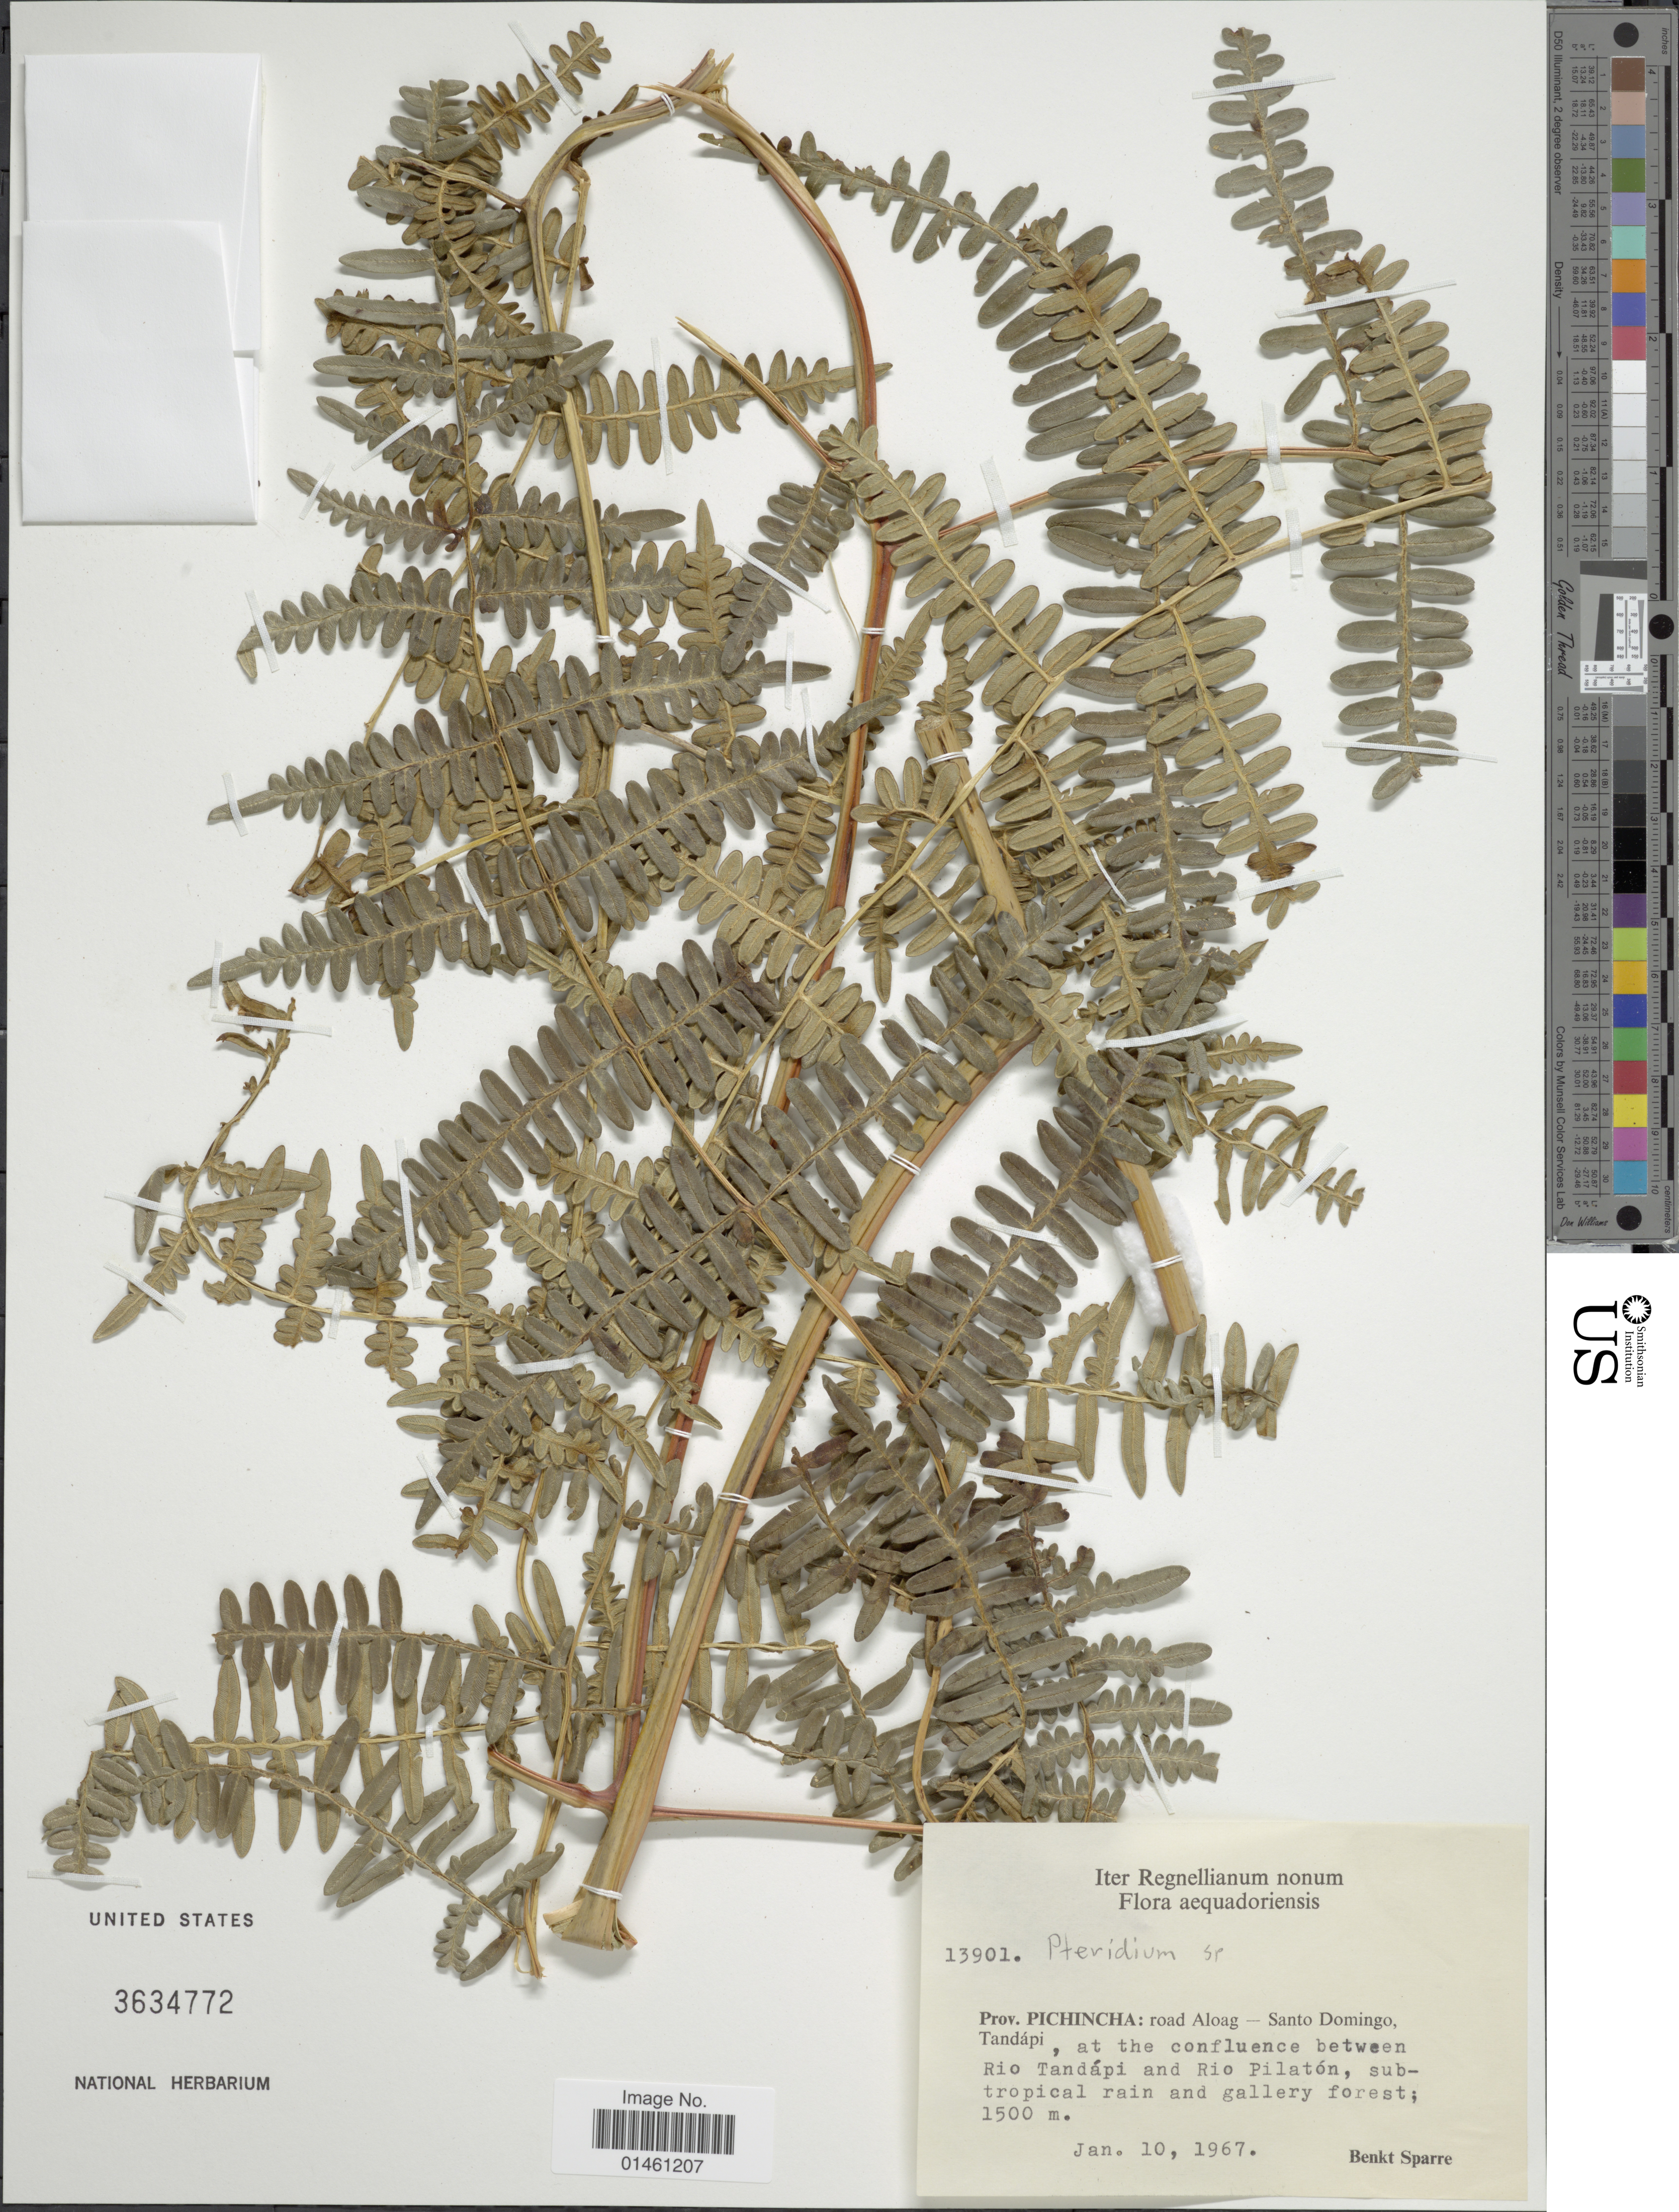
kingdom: Plantae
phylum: Tracheophyta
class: Polypodiopsida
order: Polypodiales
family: Dennstaedtiaceae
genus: Pteridium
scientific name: Pteridium aquilinum var. arachnoideum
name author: (Kaulf.) Herter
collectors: B. Sparre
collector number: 13901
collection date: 1967-01-10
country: Ecuador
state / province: Pichincha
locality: Prov. Pichincha: Road Aloag-Santo Domingo, Tandápi and Rio Pilatón, sub tropical rain and gallery forest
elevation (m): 1500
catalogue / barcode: US 3634772